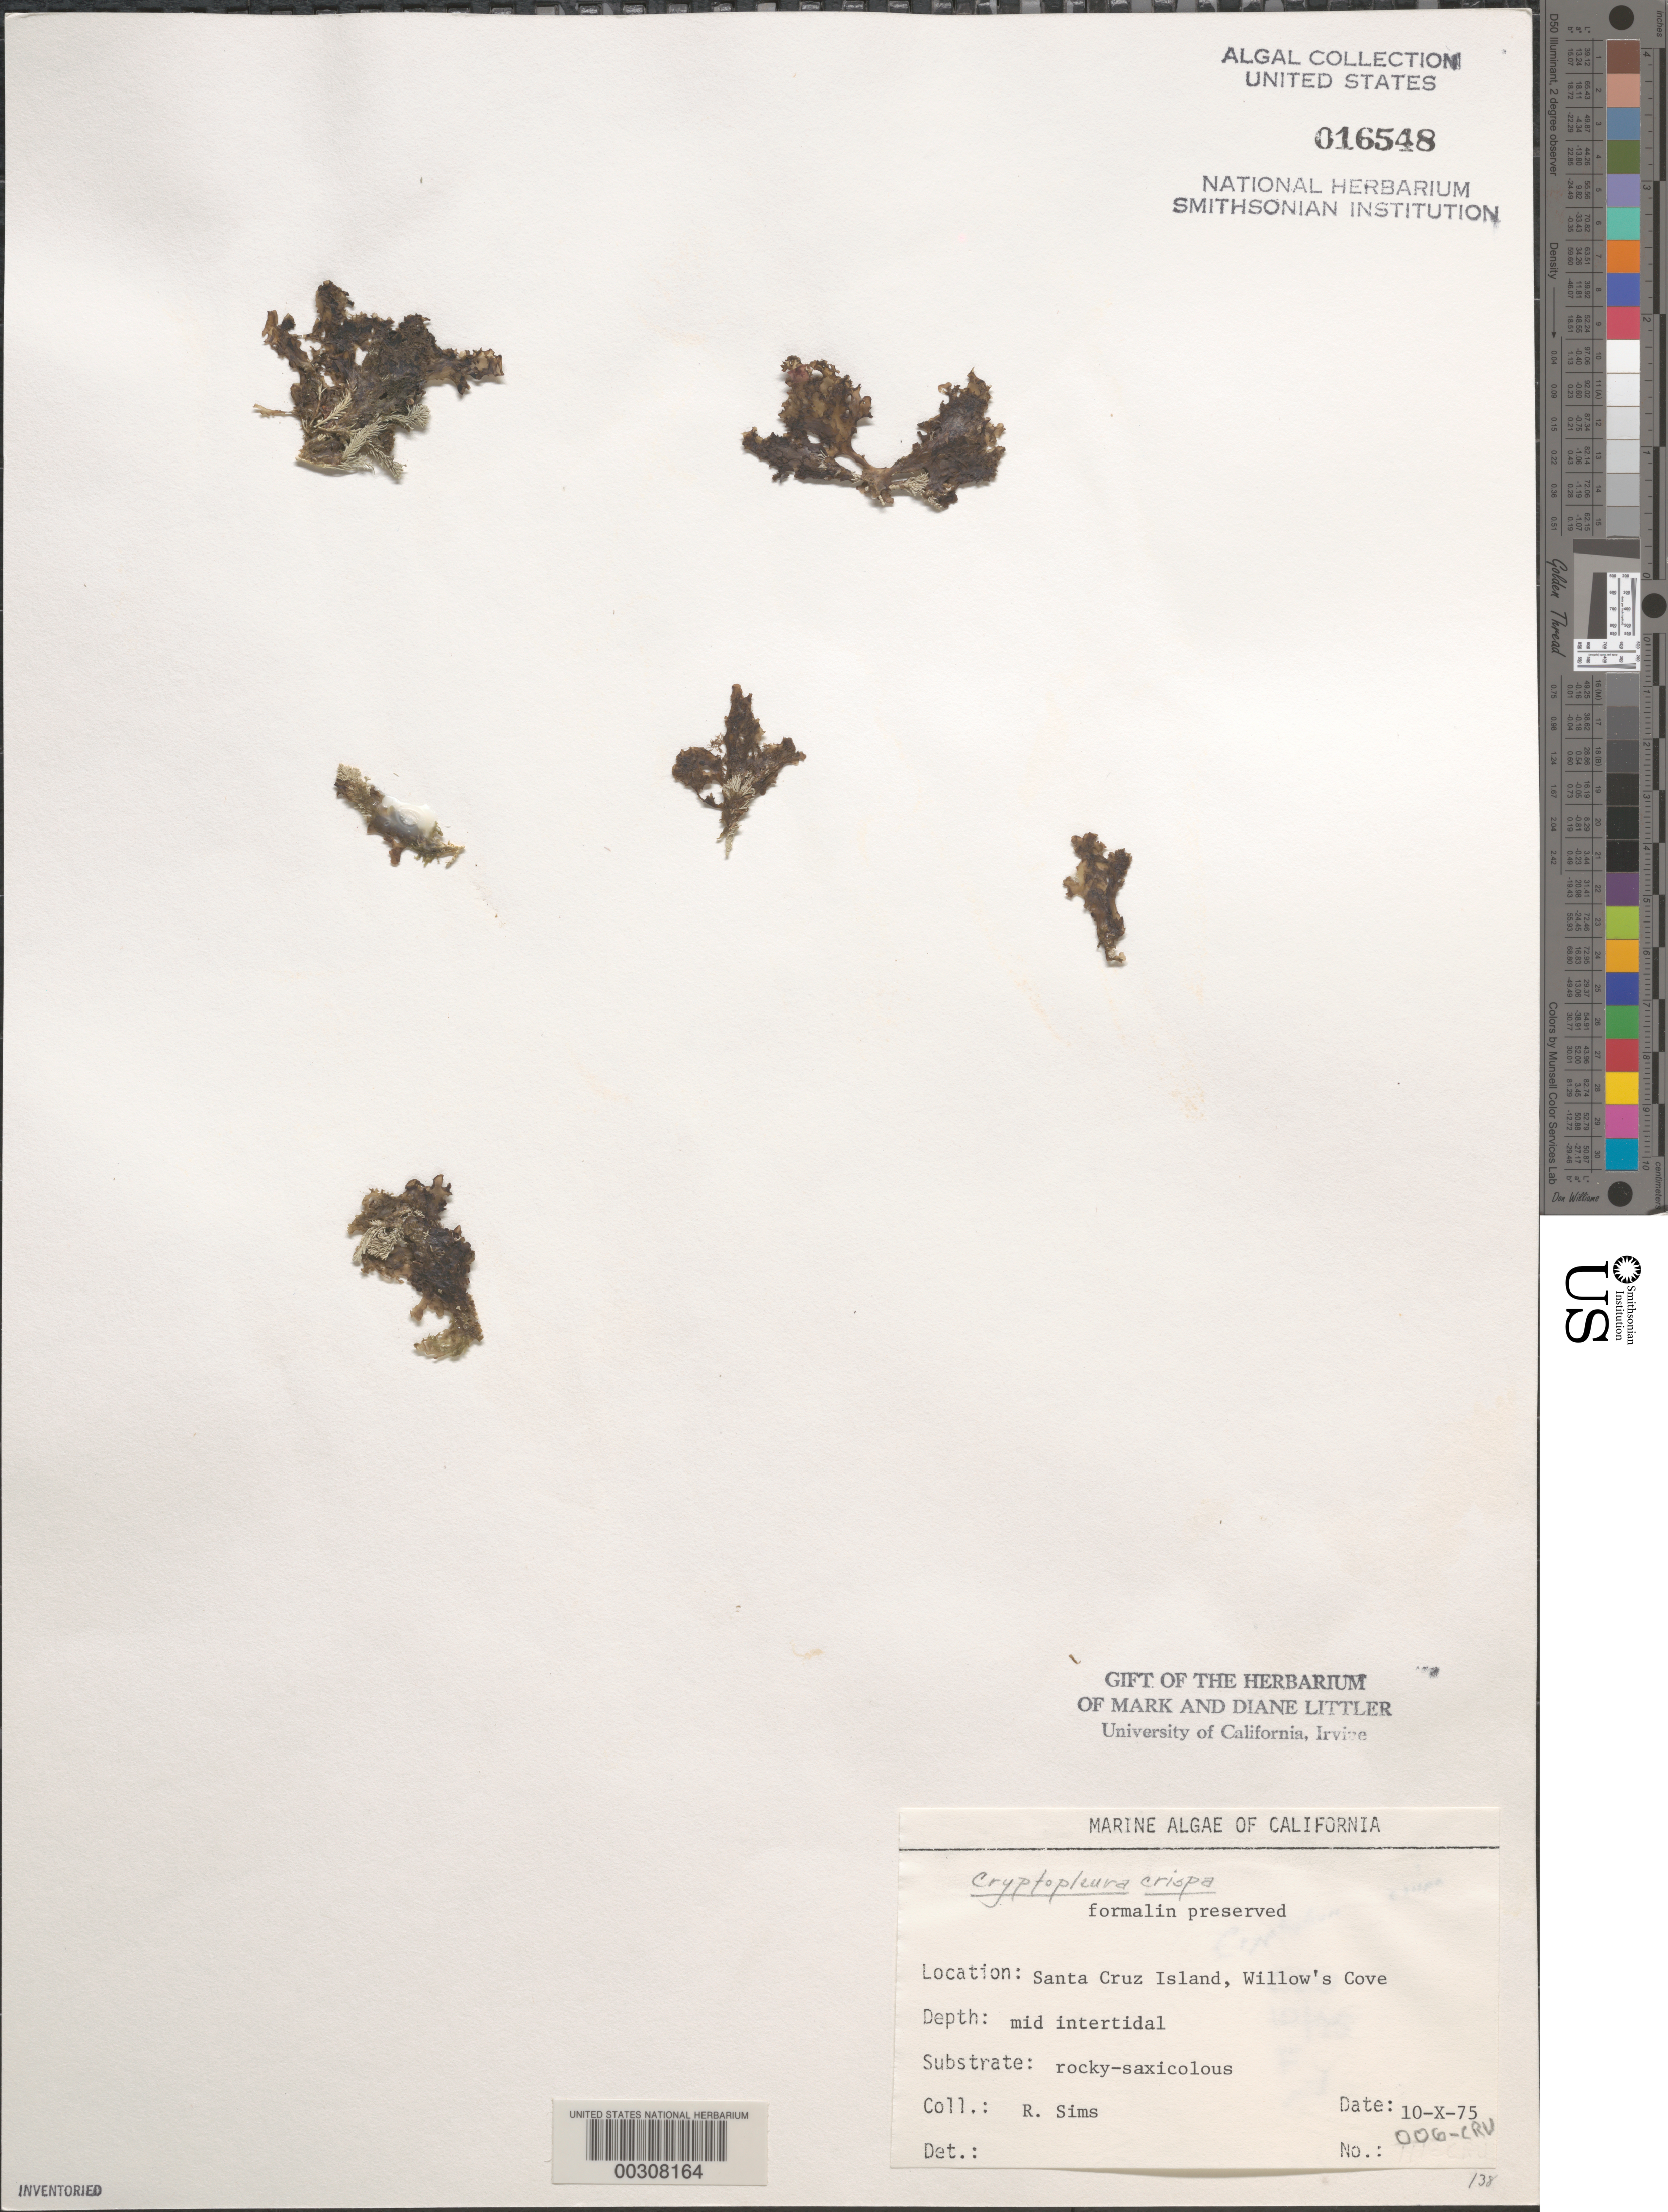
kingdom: Plantae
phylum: Rhodophyta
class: Florideophyceae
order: Ceramiales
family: Delesseriaceae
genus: Cryptopleura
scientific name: Cryptopleura crispa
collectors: R. H. Sims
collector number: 006-CRU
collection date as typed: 10 Oct 1975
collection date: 1975-10-10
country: United States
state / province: California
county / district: Santa Barbara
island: Santa Cruz Island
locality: Willows Cove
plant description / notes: BLM-SOCALBIGHT Rocky Intertidal Survey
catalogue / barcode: US 16548